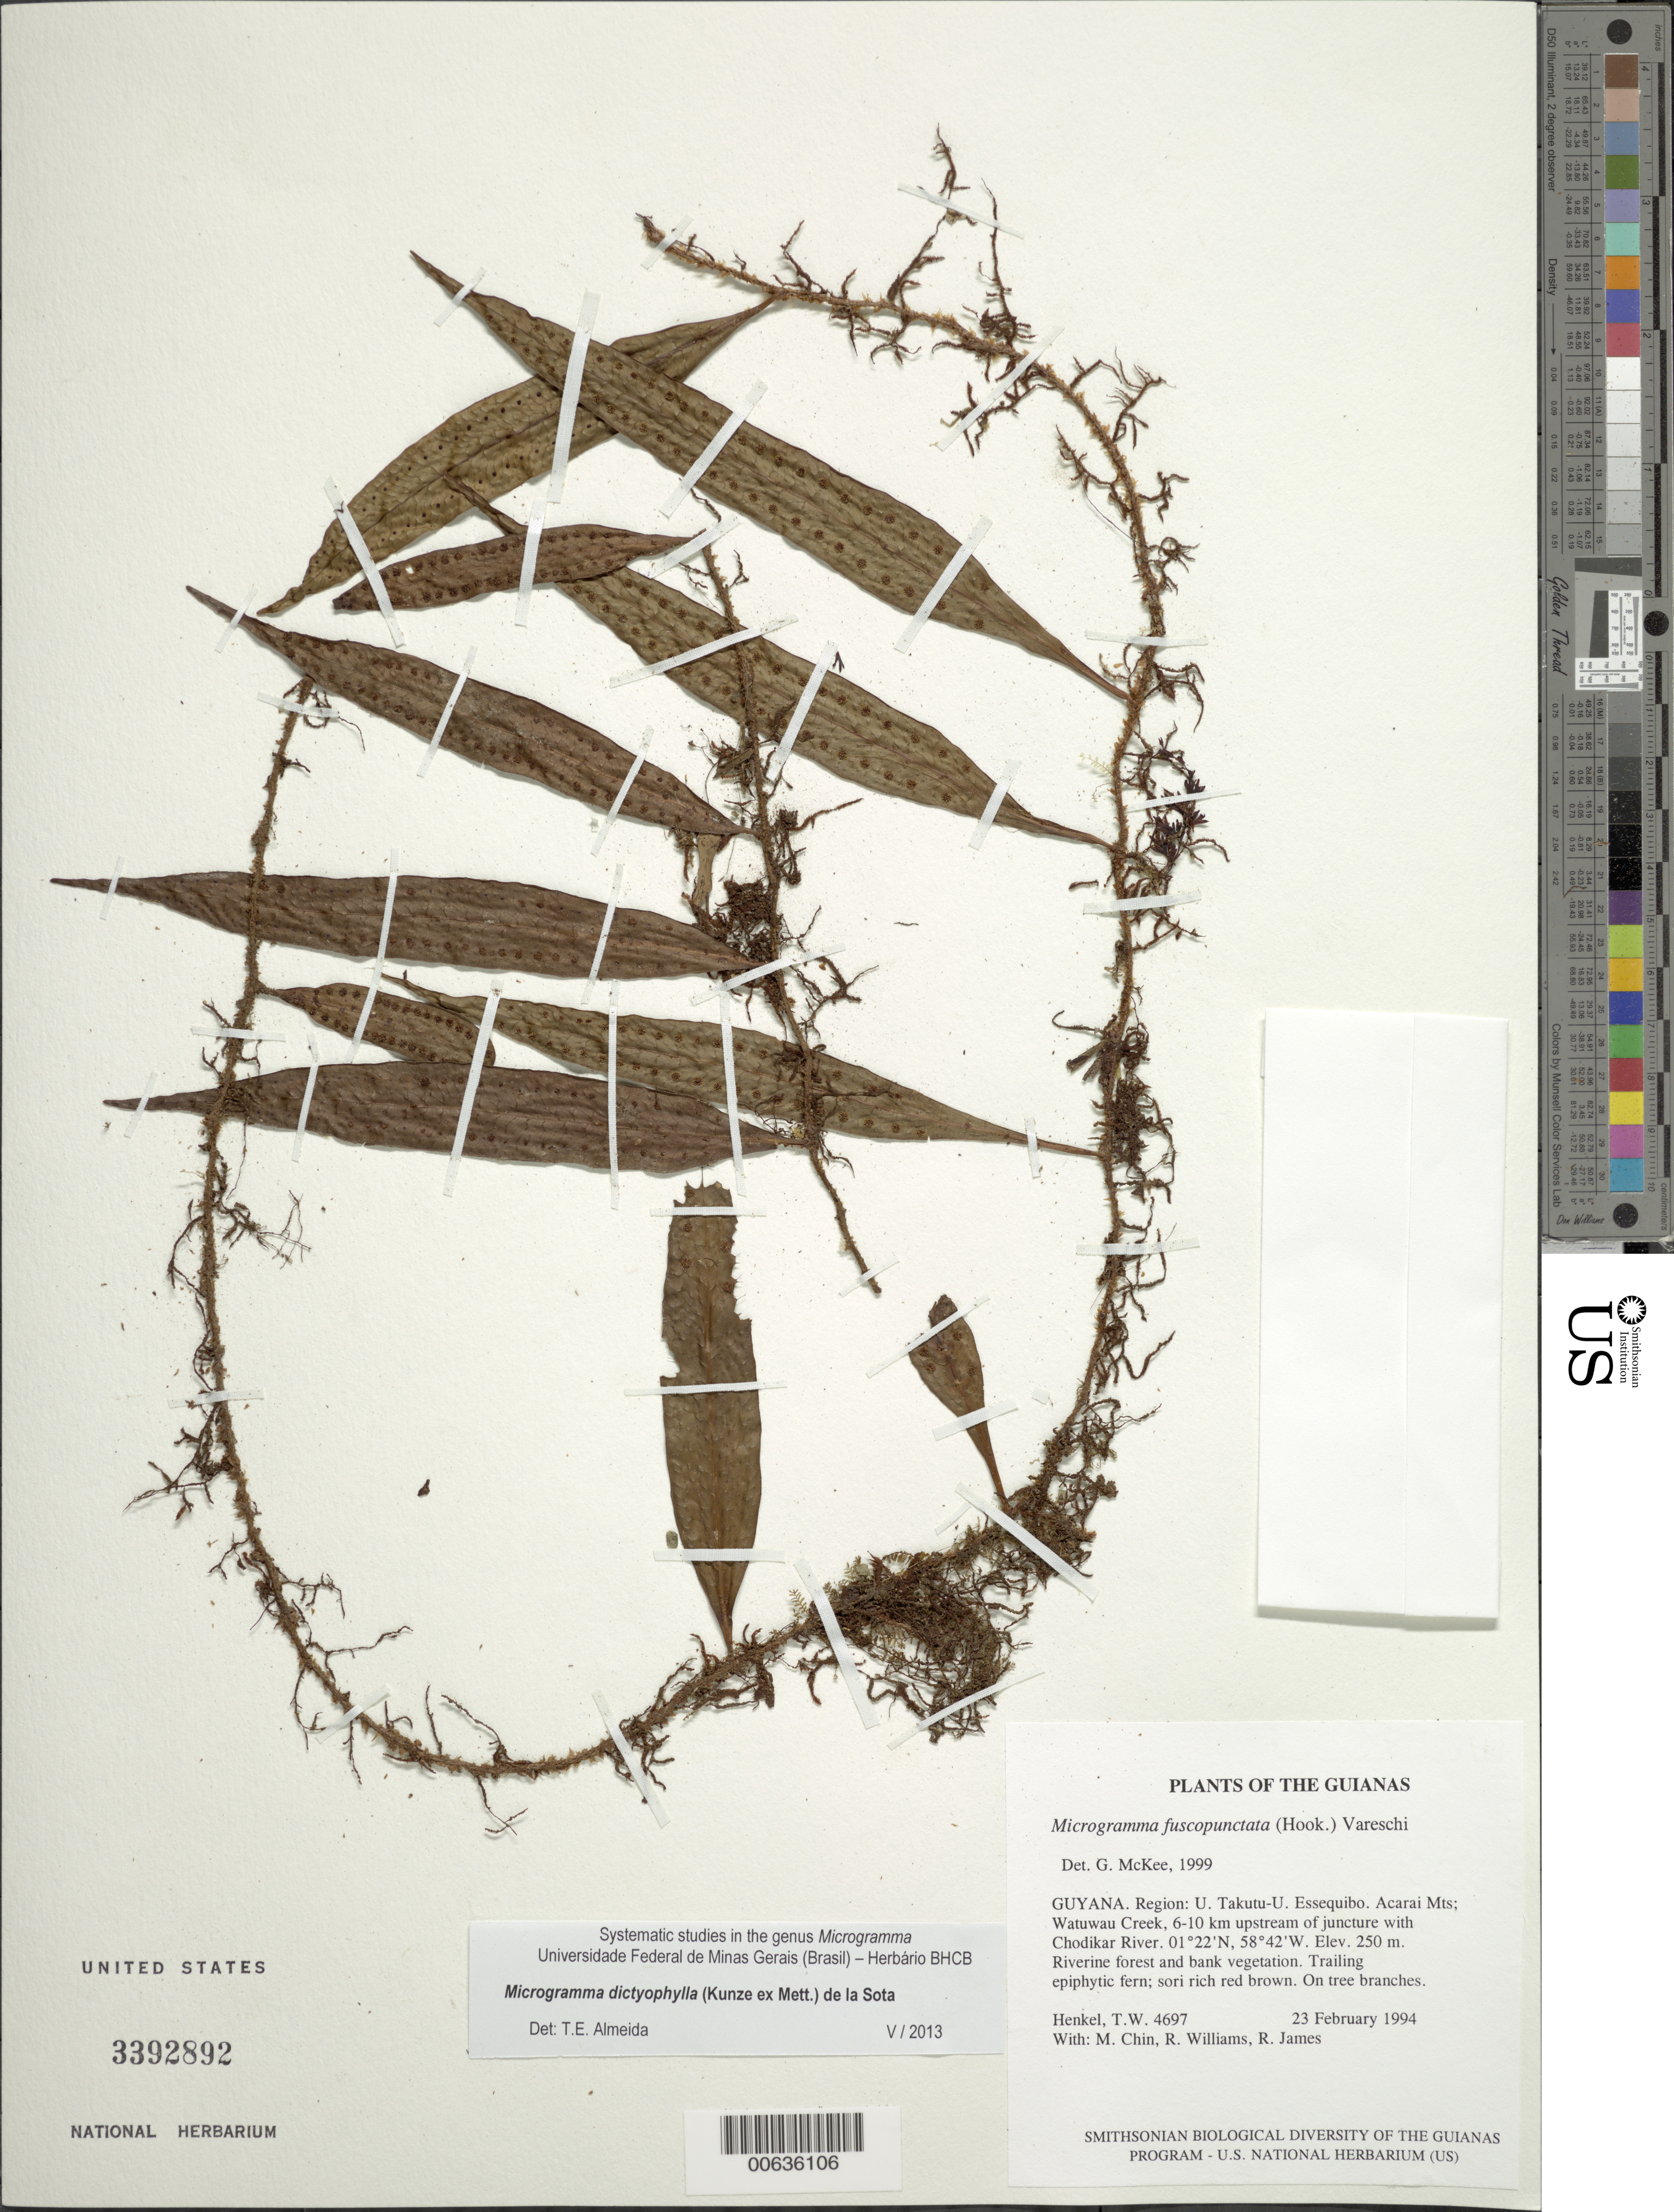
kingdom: Plantae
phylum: Tracheophyta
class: Polypodiopsida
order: Polypodiales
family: Polypodiaceae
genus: Microgramma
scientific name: Microgramma dictyophylla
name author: (Kunze ex Mett.) de la Sota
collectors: T. Henkel, M. Chin, R. Williams & R. James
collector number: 4697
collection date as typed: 23 February 1994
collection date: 1994-02-23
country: Guyana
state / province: U. Takutu-U. Essequibo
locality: Acarai Mts; Watuwau Creek, 6-10 km upstream of juncture with Chodikar River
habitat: Riverine forest and bank vegetation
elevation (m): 250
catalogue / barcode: US 3392892